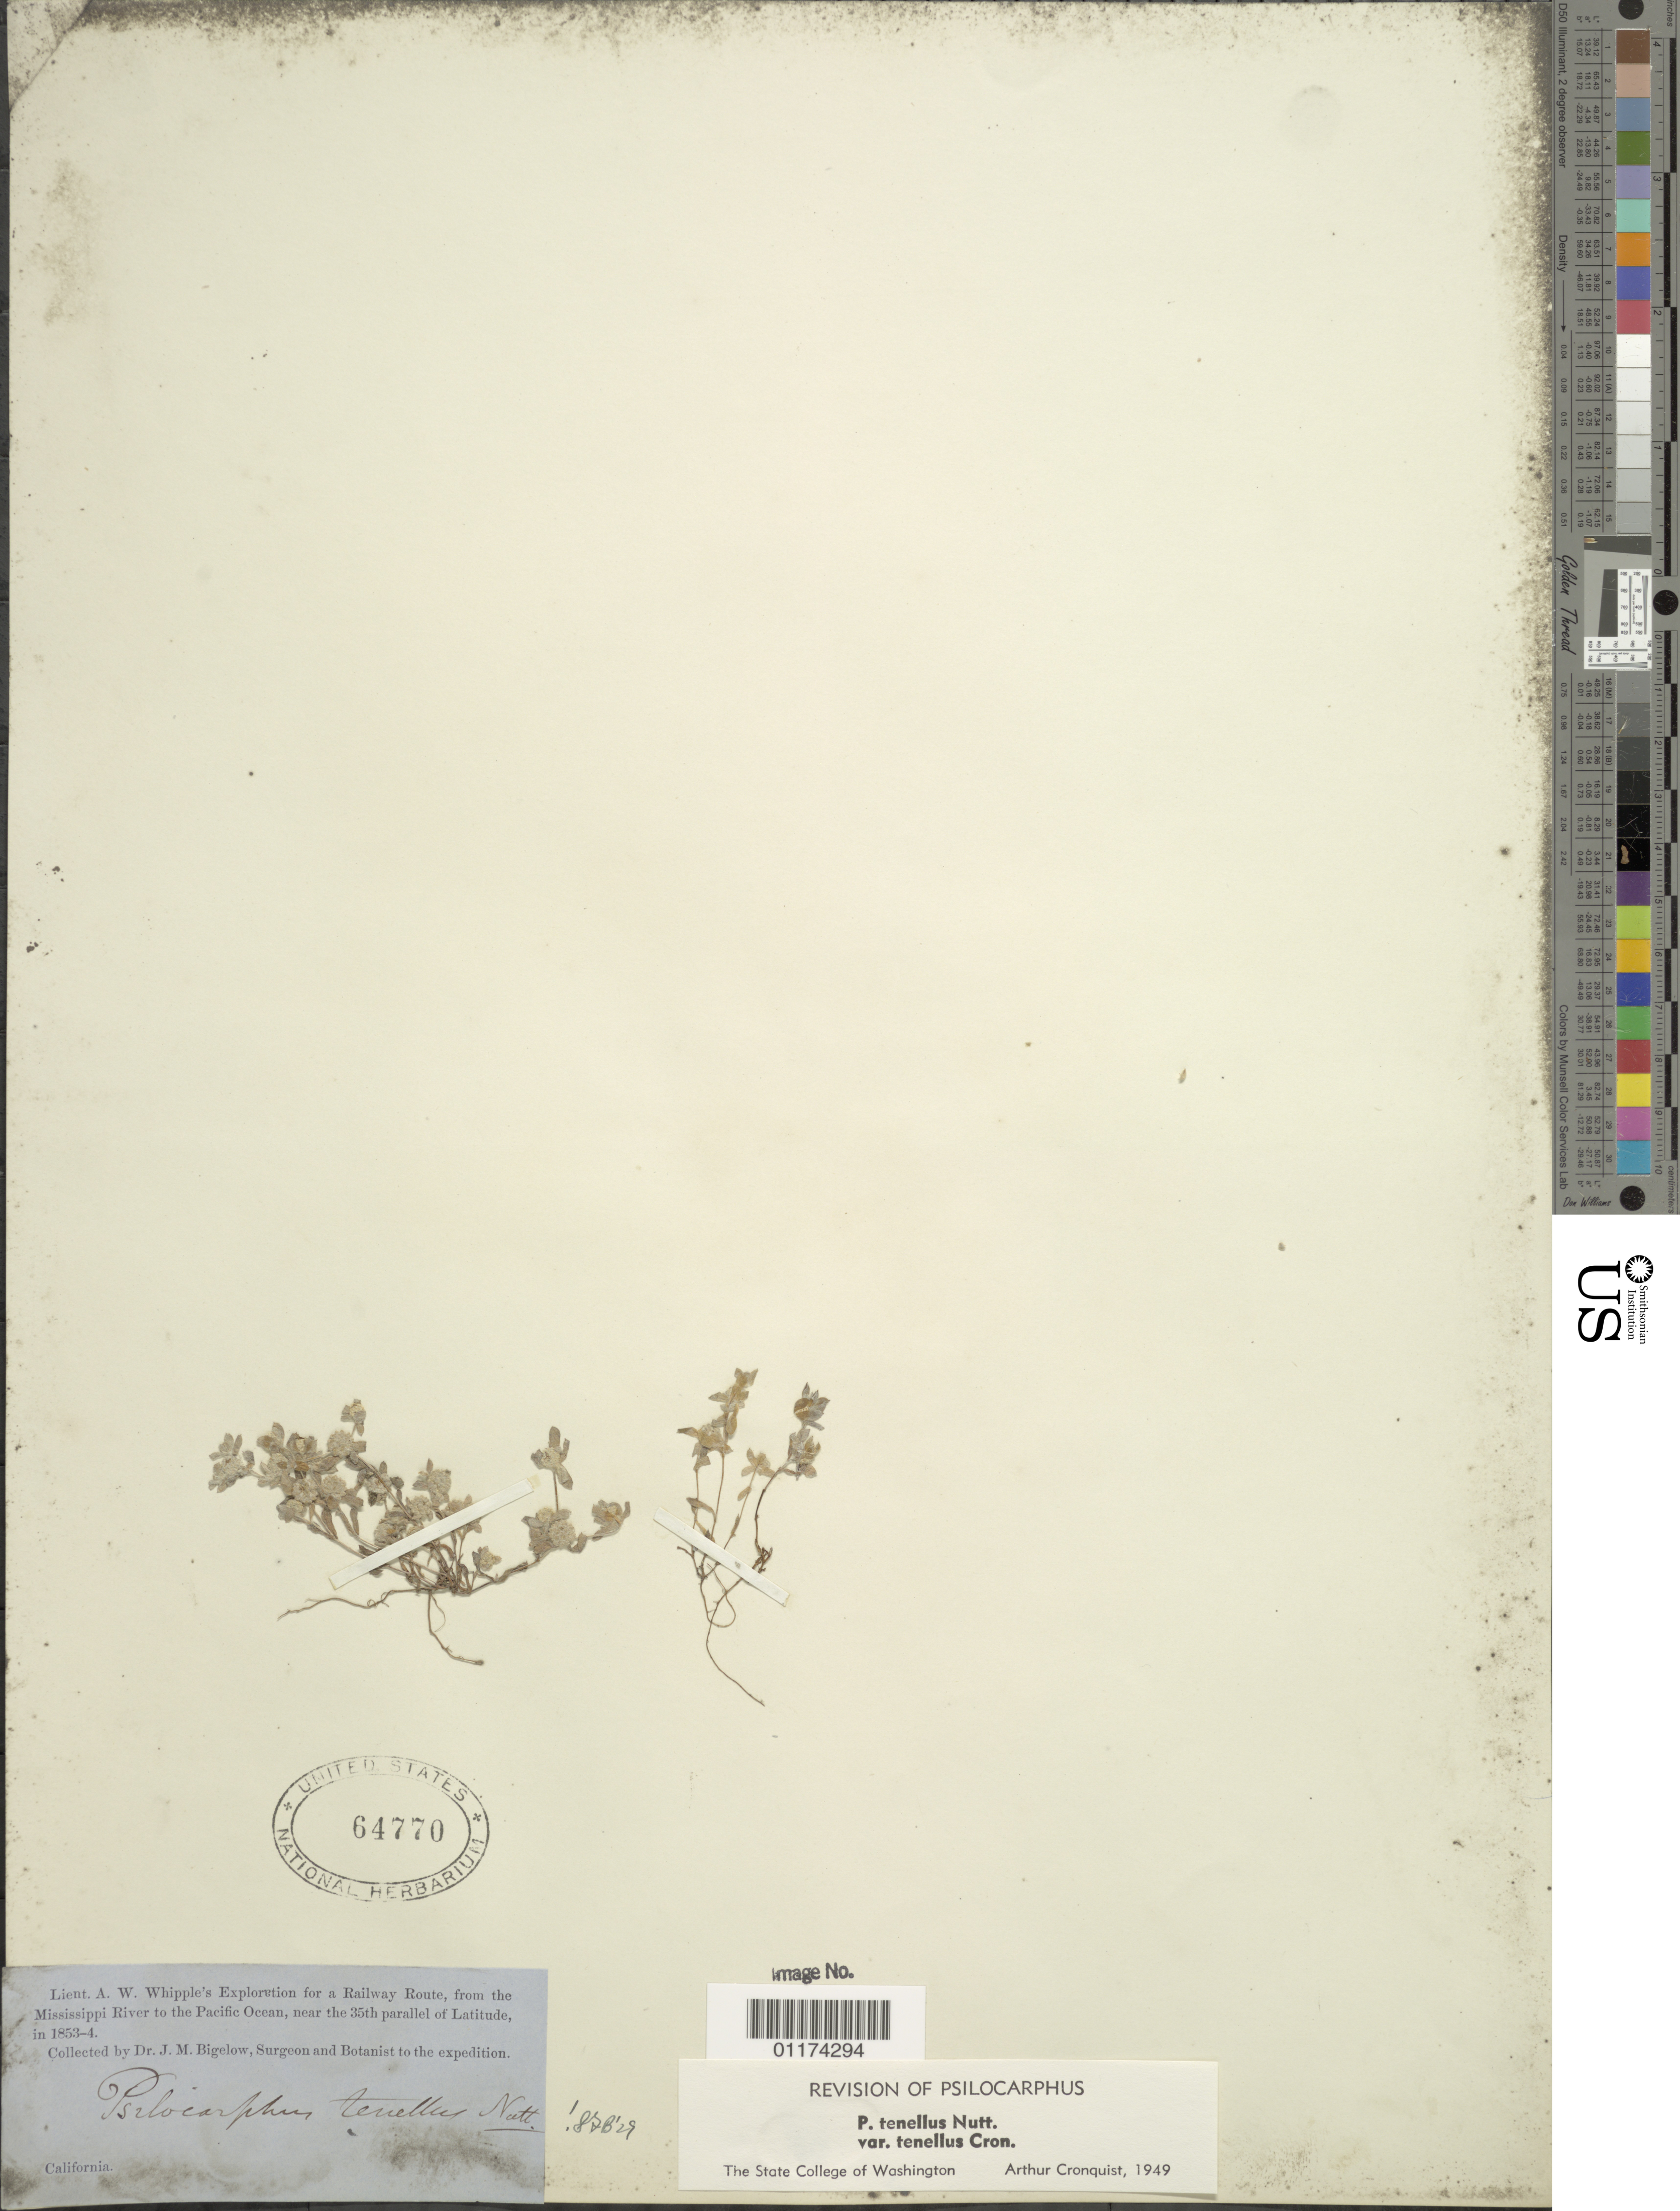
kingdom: Plantae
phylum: Tracheophyta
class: Magnoliopsida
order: Asterales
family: Asteraceae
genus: Psilocarphus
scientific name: Psilocarphus tenellus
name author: Nutt.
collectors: J. M. Bigelow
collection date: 1853/1854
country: United States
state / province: California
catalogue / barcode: US 64770